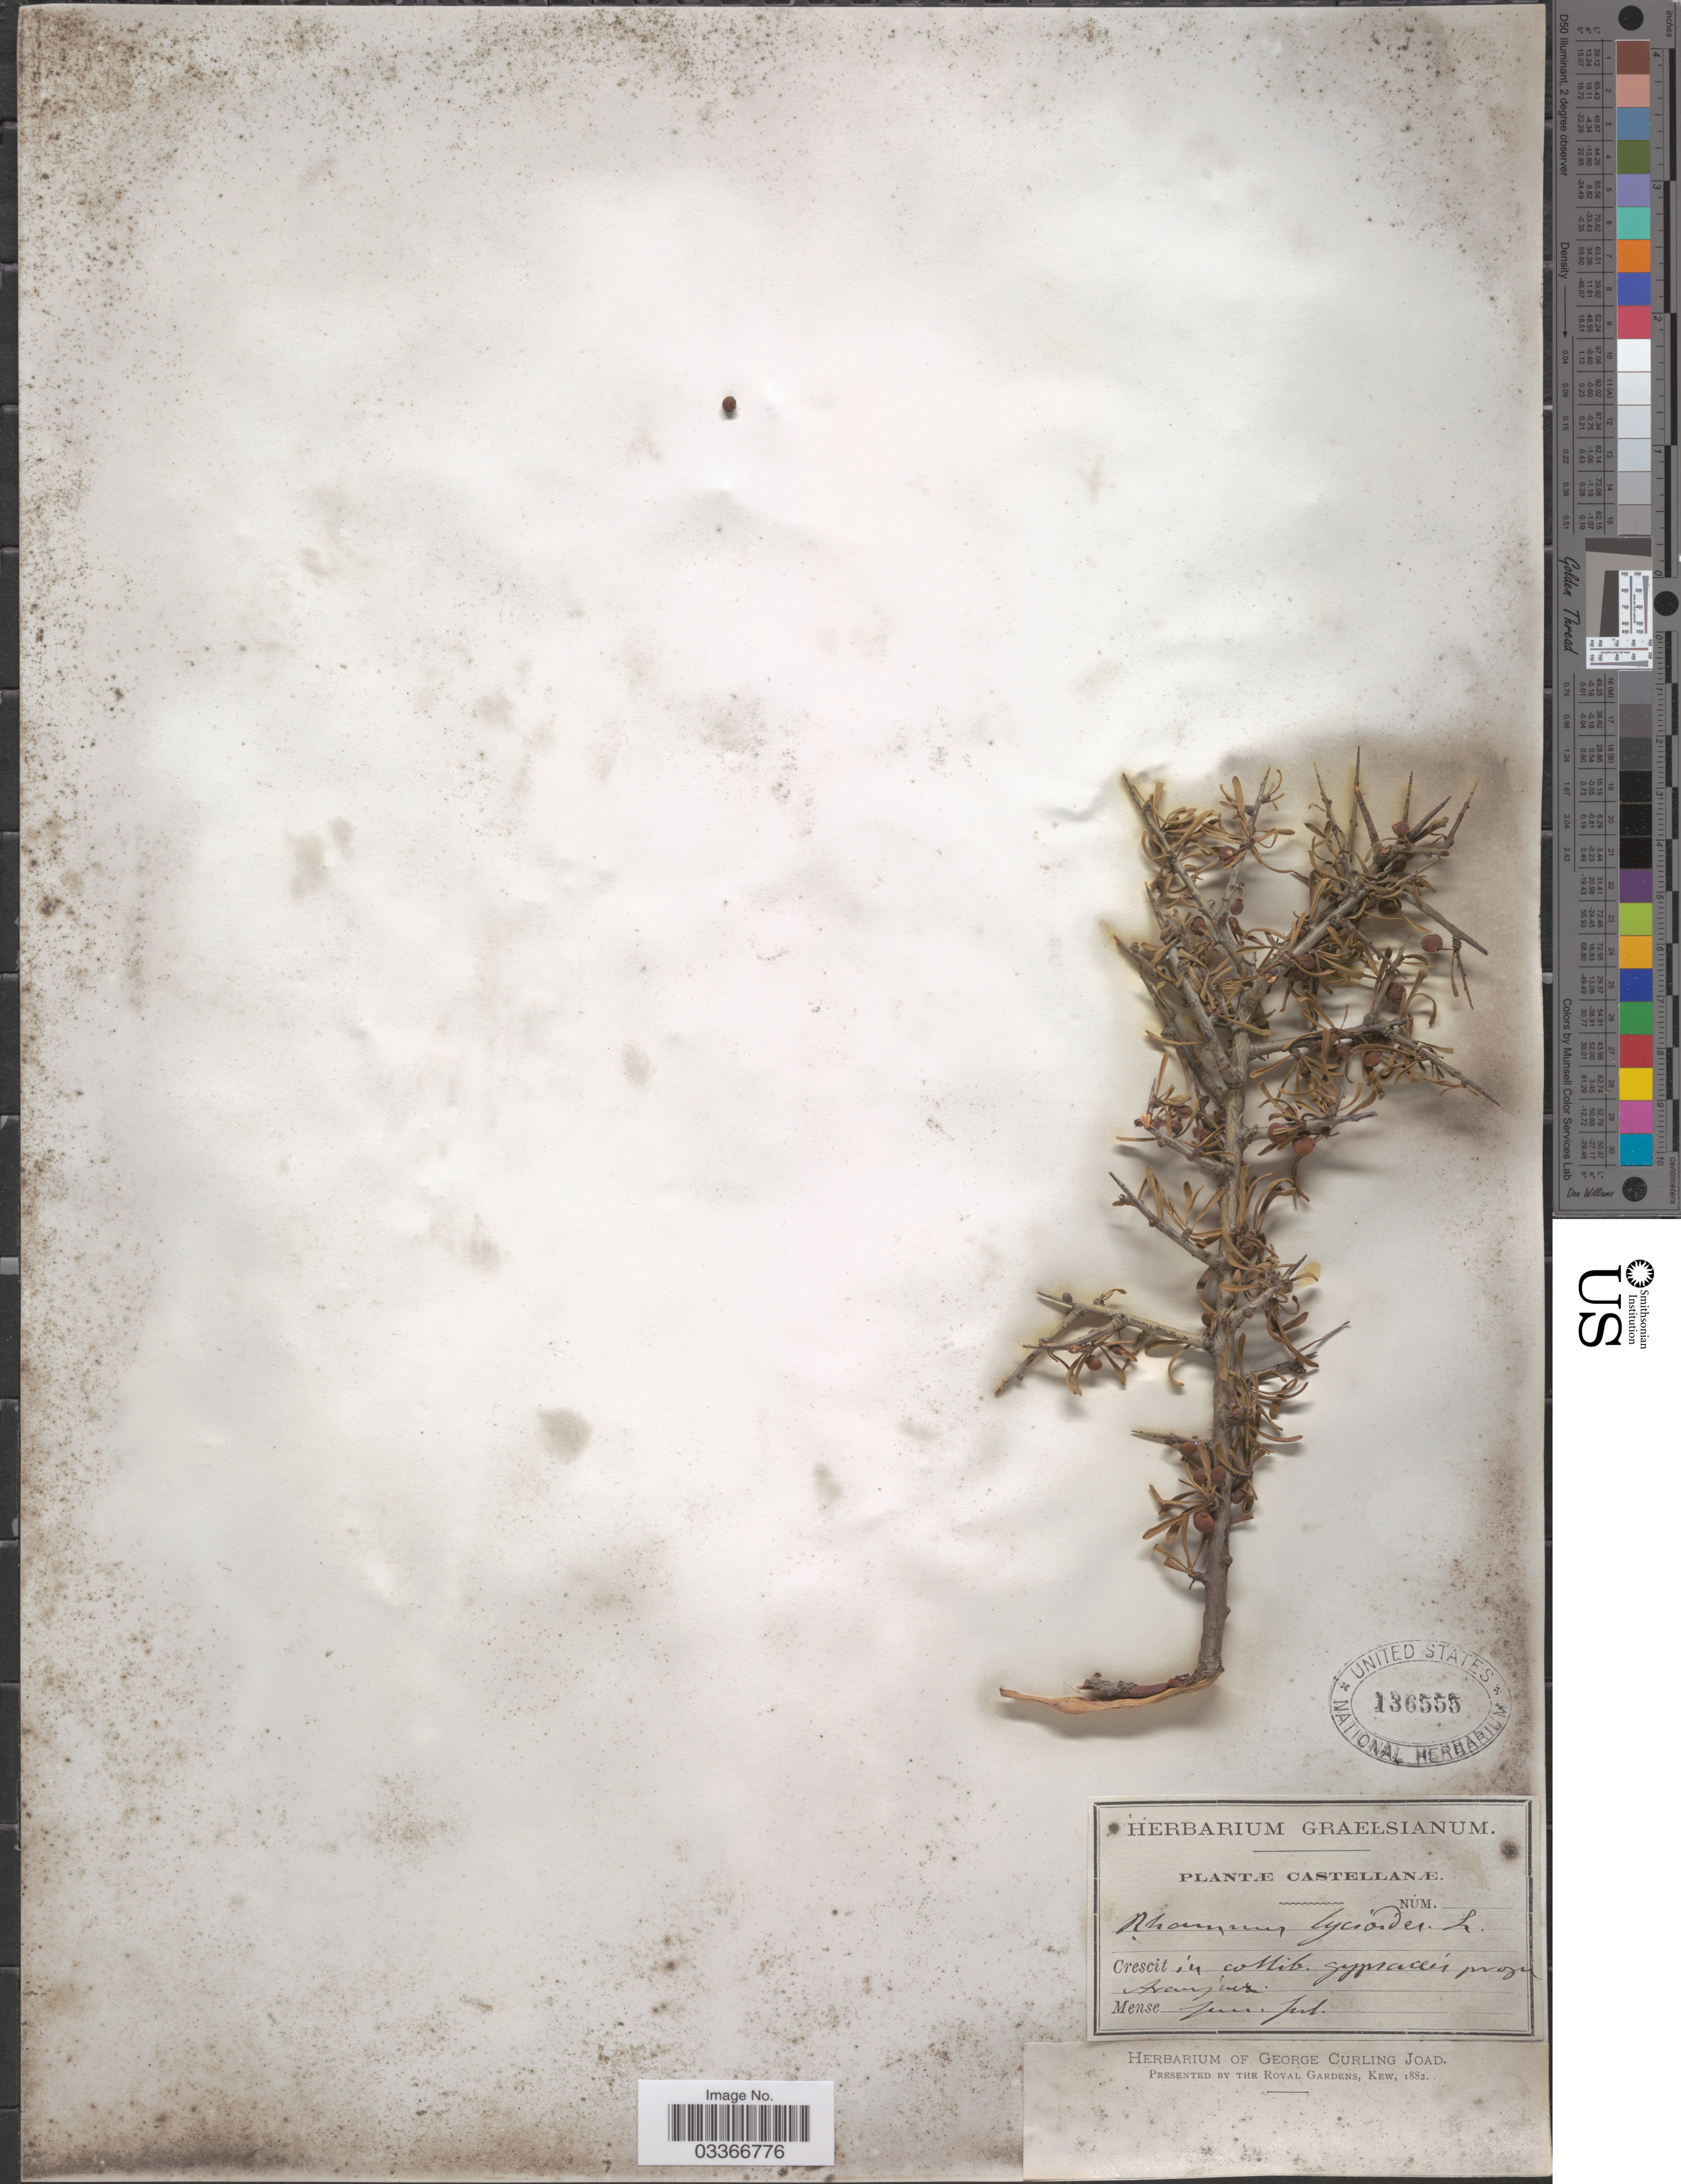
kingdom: Plantae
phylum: Tracheophyta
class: Magnoliopsida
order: Rosales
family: Rhamnaceae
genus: Rhamnus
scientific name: Rhamnus lycioides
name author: L.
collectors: ex Herb. Graelsianum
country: Spain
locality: Castellanæ. In collib. sypraceis prov. Aranjuez.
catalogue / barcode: US 136555